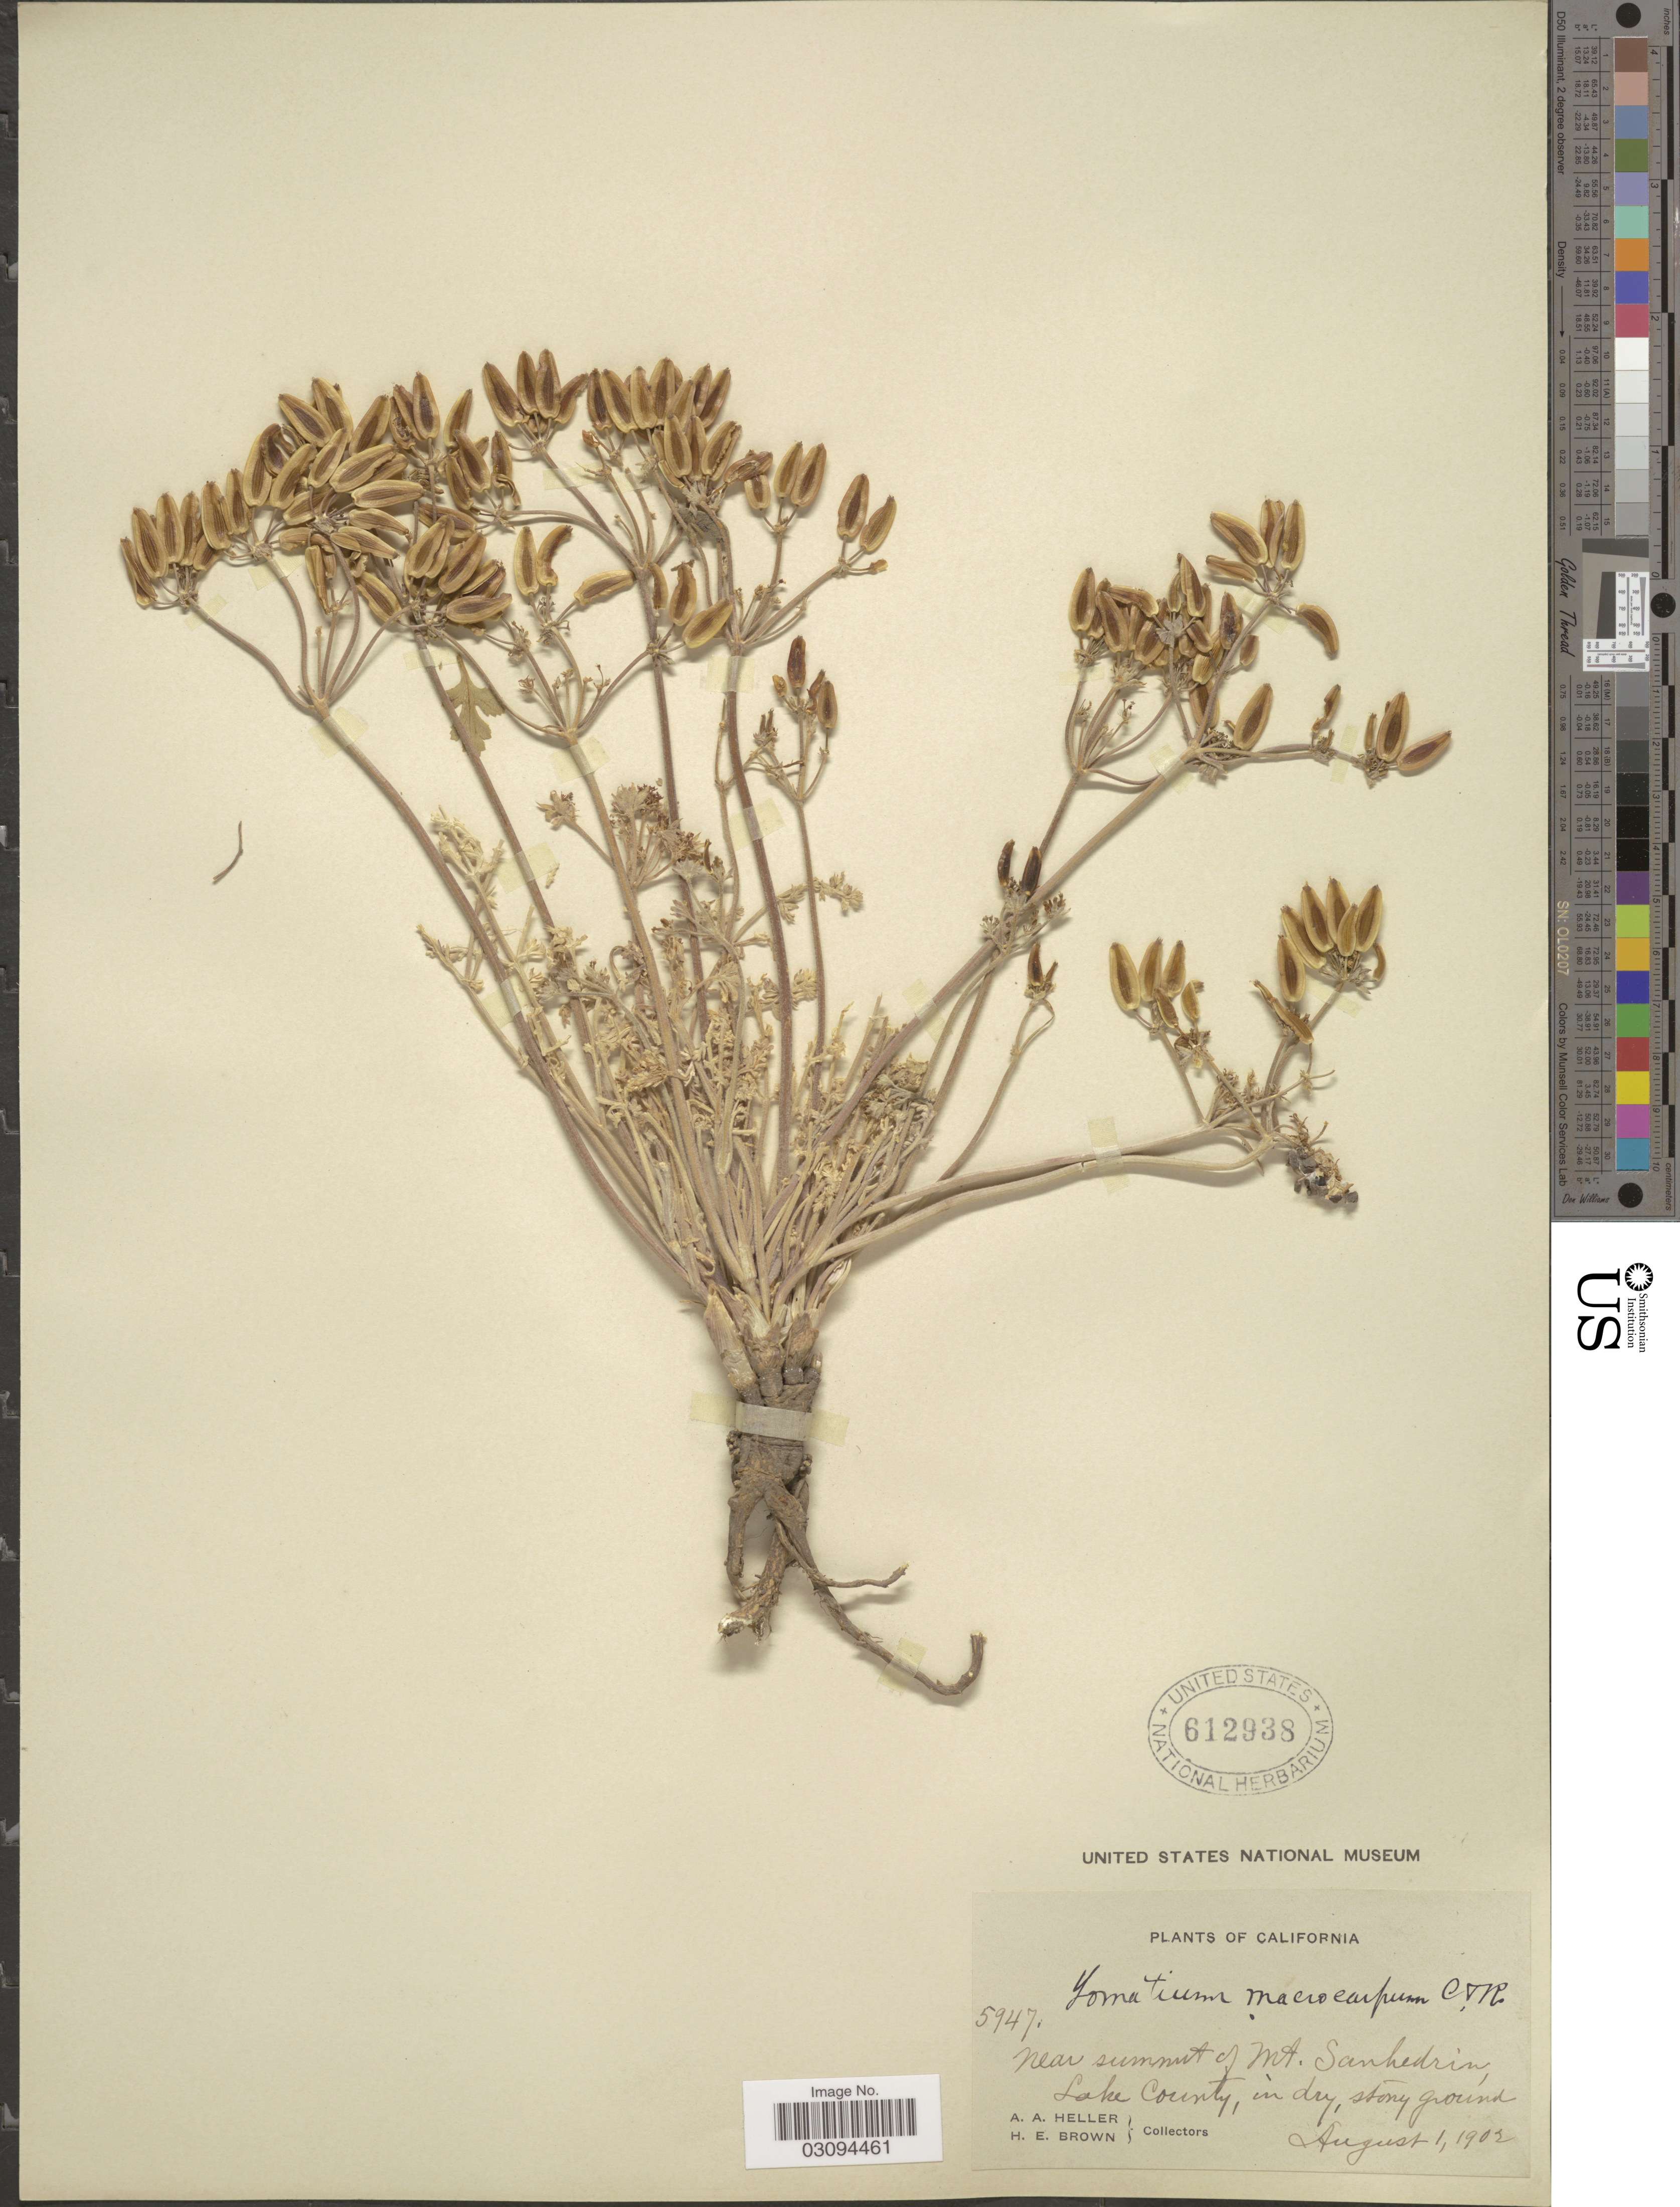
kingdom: Plantae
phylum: Tracheophyta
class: Magnoliopsida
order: Apiales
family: Apiaceae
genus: Lomatium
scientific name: Lomatium macrocarpum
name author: (Hook. et al.) J.M. Coult. & Rose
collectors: A. A. Heller & H. E. Brown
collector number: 5947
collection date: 1902-08-01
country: United States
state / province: California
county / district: Lake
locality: Near summit of Mt. Sanhedrin, Lake County.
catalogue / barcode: US 612938